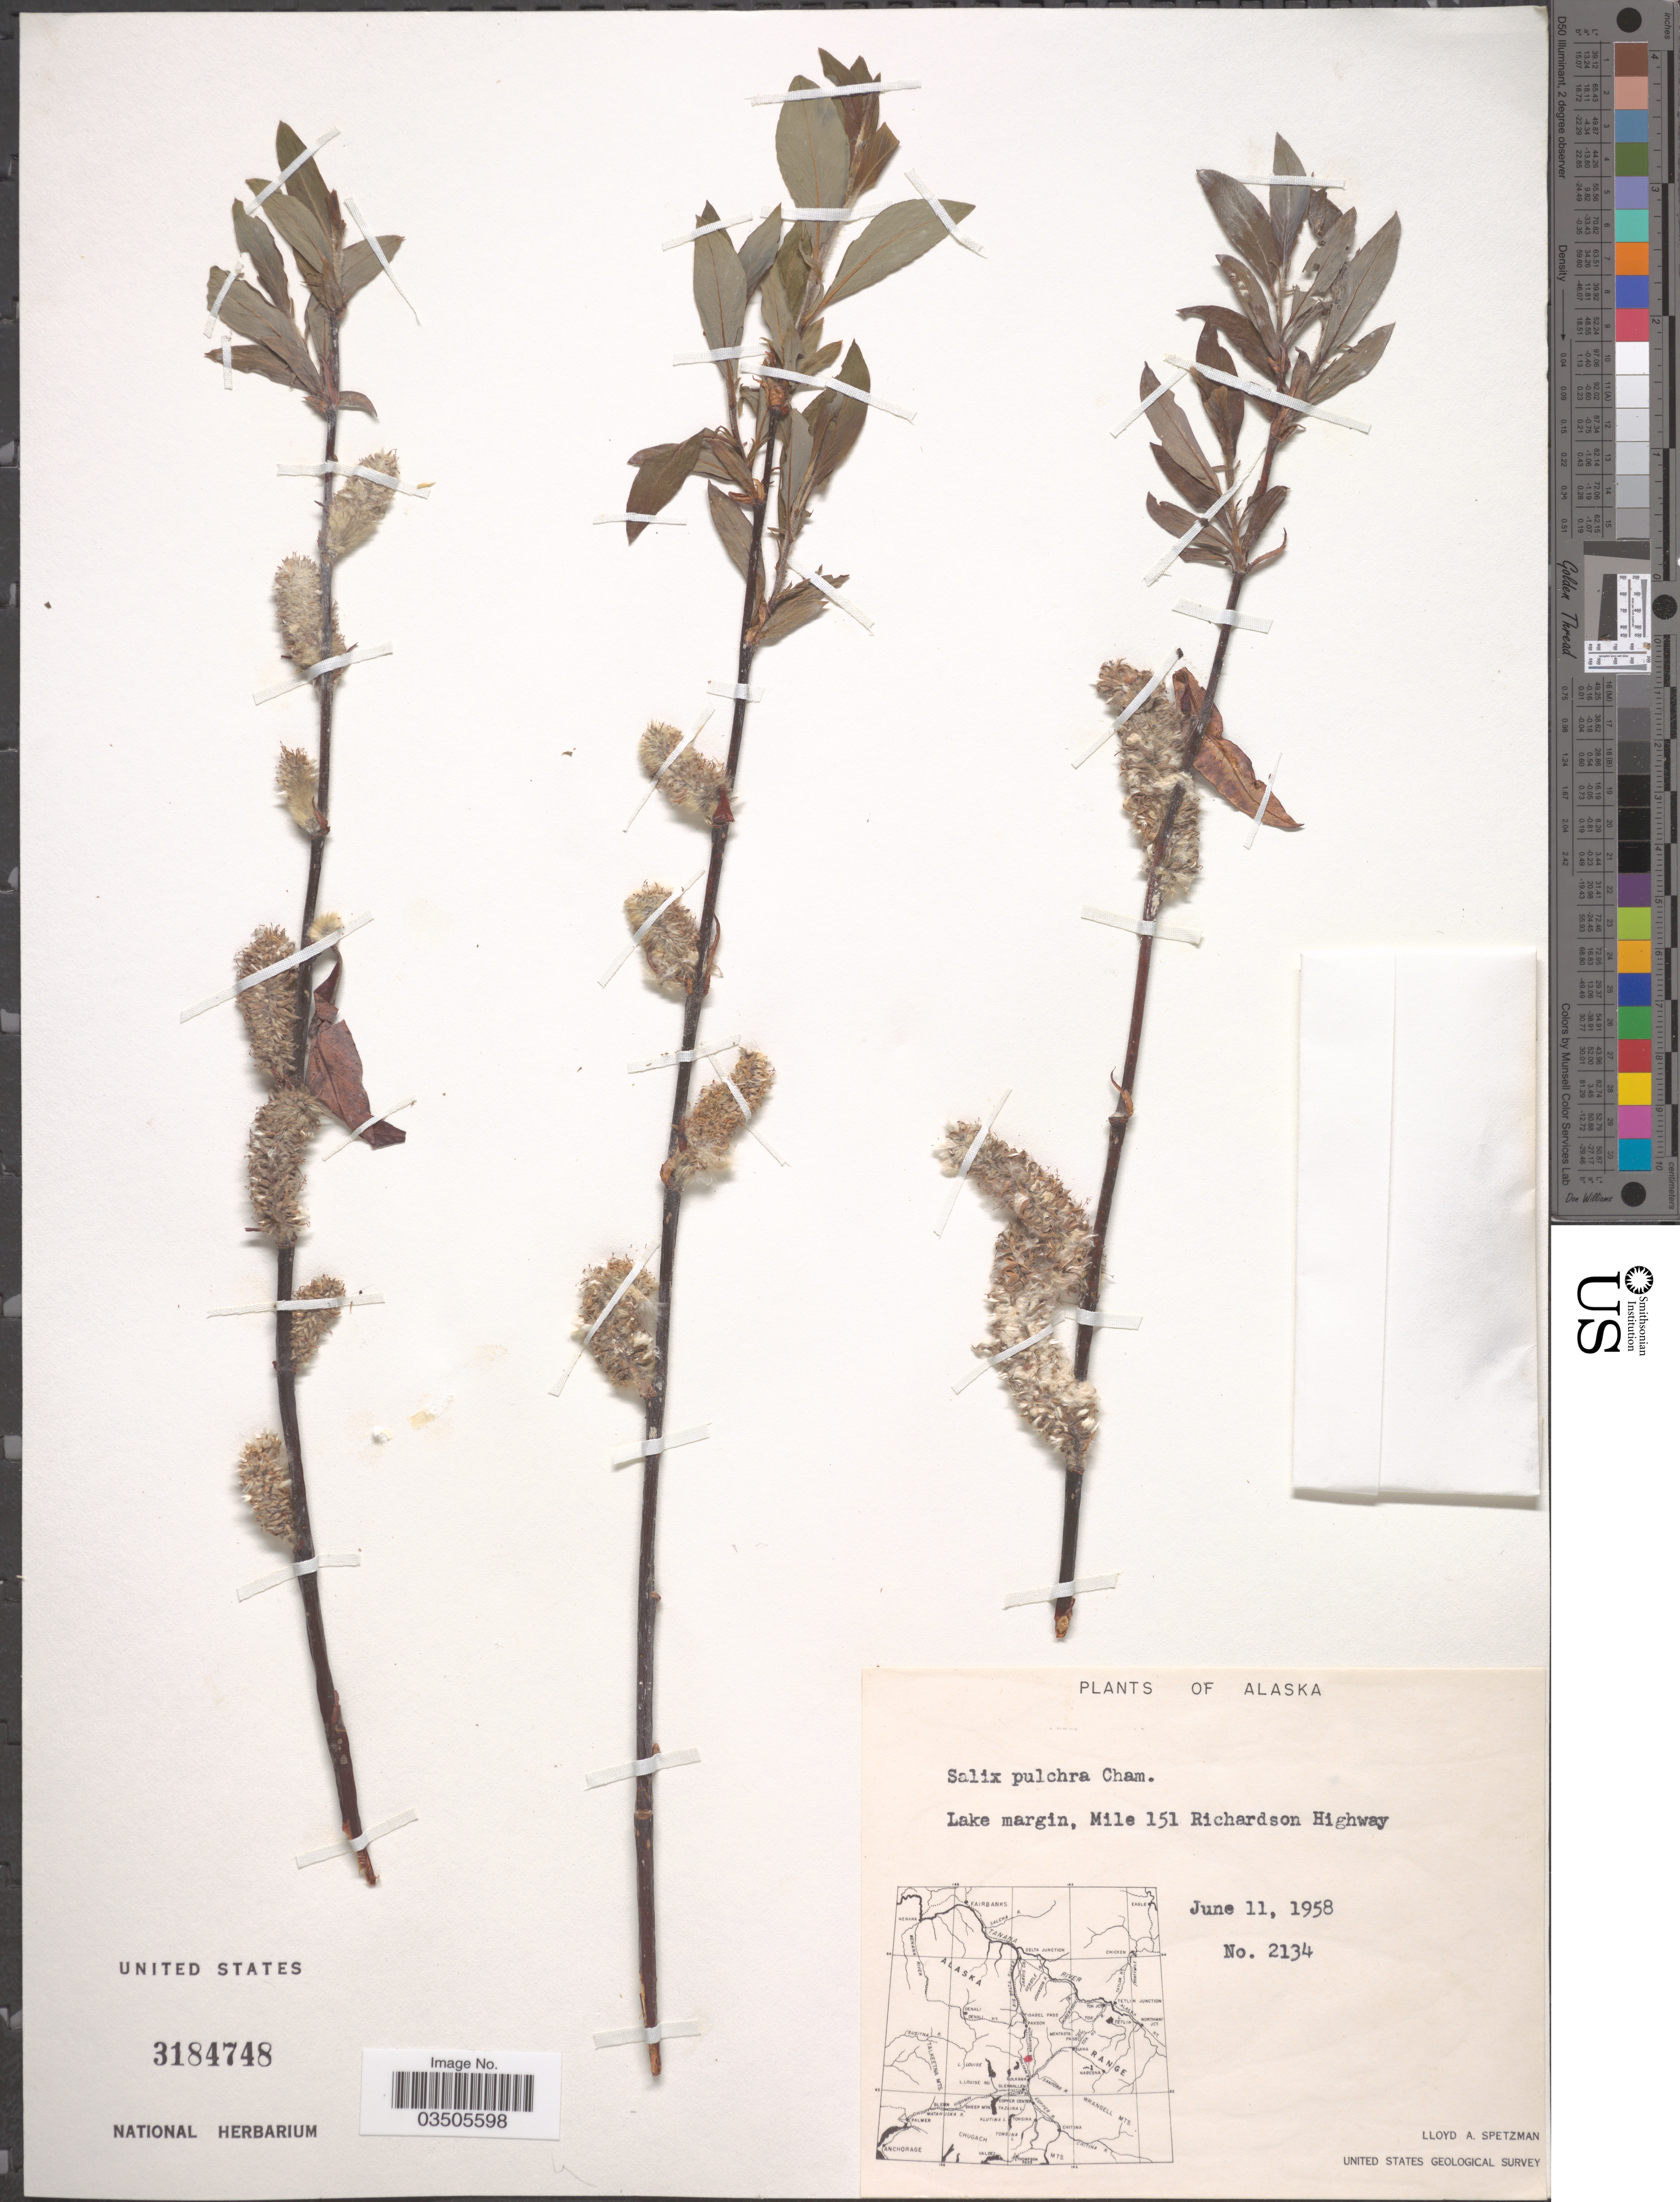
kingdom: Plantae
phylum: Tracheophyta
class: Magnoliopsida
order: Malpighiales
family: Salicaceae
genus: Salix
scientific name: Salix pulchra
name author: Cham.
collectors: L. Spetzman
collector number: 2134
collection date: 1958-06-11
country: United States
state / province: Alaska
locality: Lake margin, Mile 151 Richardson Highway.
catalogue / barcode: US 3184748